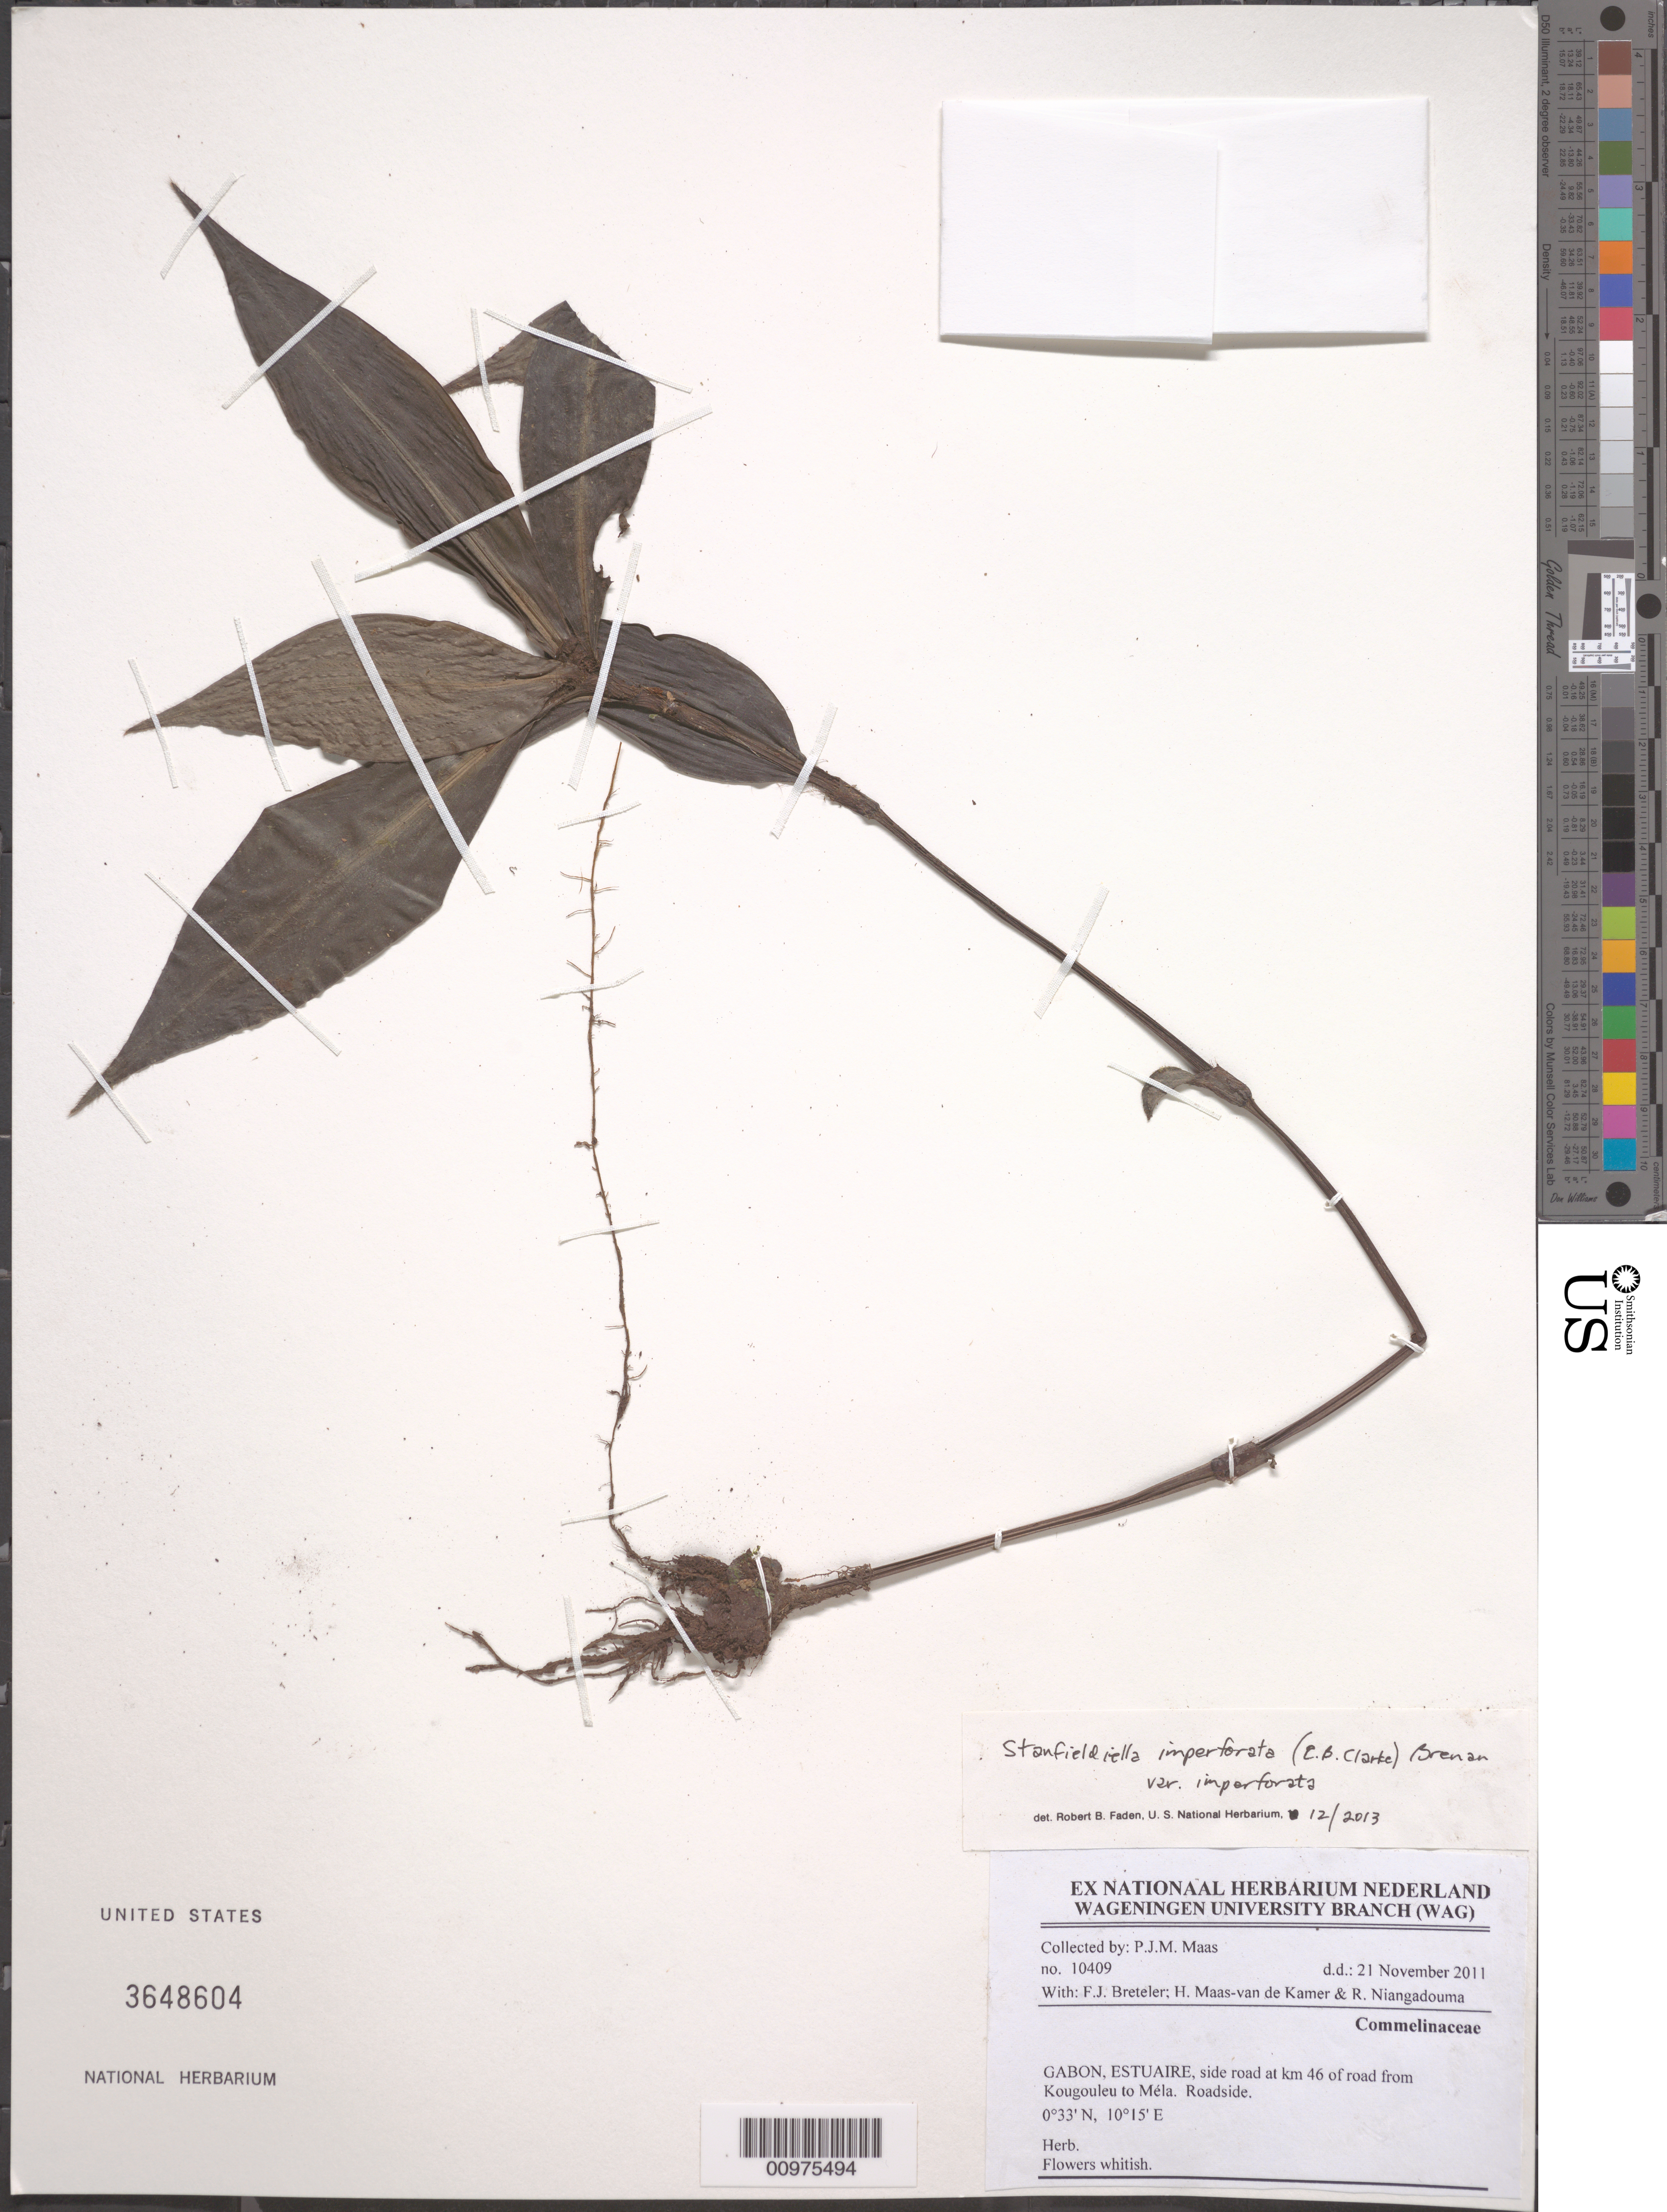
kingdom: Plantae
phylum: Tracheophyta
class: Liliopsida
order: Commelinales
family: Commelinaceae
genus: Stanfieldiella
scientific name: Stanfieldiella imperforata var. imperforata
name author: (C.B. Clarke) Brenan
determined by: Faden, Robert B., (US), Smithsonian Institution - National Museum of Natural History (UNITED STATES)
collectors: P. Maas et al.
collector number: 10409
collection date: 2011-11-21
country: Gabon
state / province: Estuaire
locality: side road at km 46 of road from Kougouleu to Méla.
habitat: Roadside.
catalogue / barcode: US 3648604